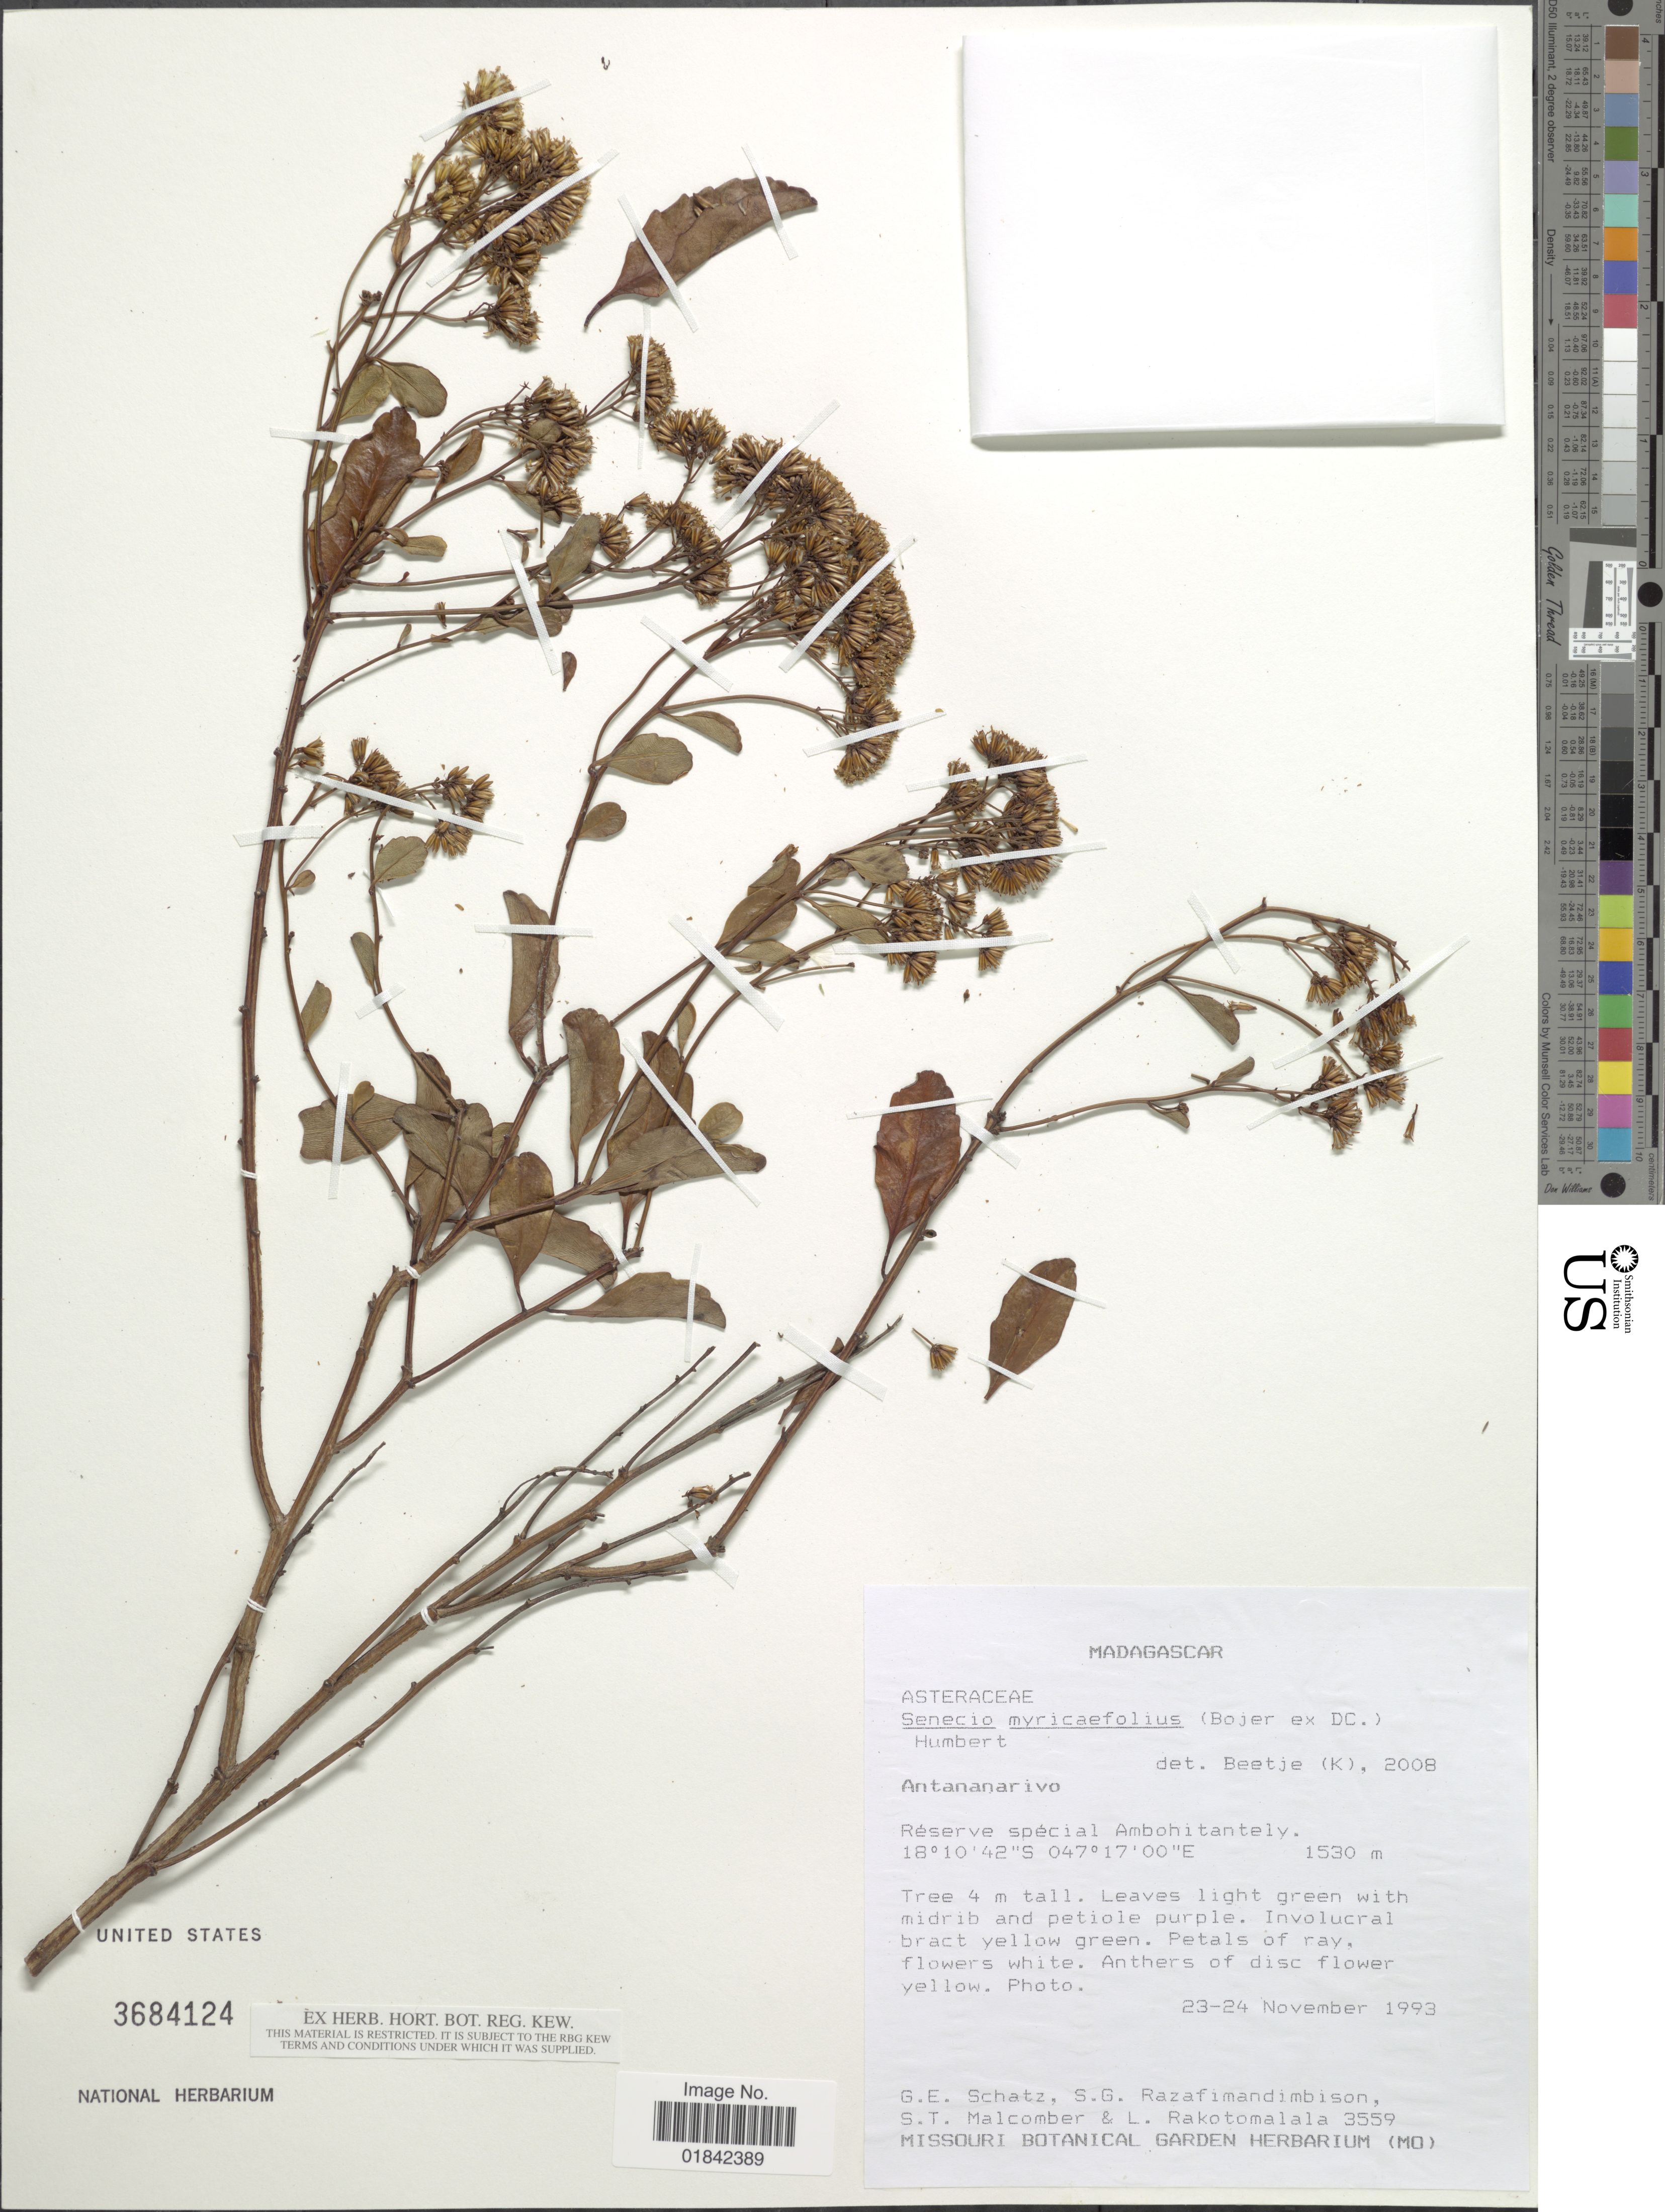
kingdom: Plantae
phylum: Tracheophyta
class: Magnoliopsida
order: Asterales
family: Asteraceae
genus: Senecio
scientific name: Senecio myricifolius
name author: (Bojer ex DC.) Humbert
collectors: G. Schatz, S. G. Razafimandimbison, S. T. Malcomber & L. Rakotomalala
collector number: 3559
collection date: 1993-11-23/1993-11-24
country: Madagascar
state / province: Analamanga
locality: Reserve special Ambohitantely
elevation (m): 1530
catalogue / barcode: US 3684124